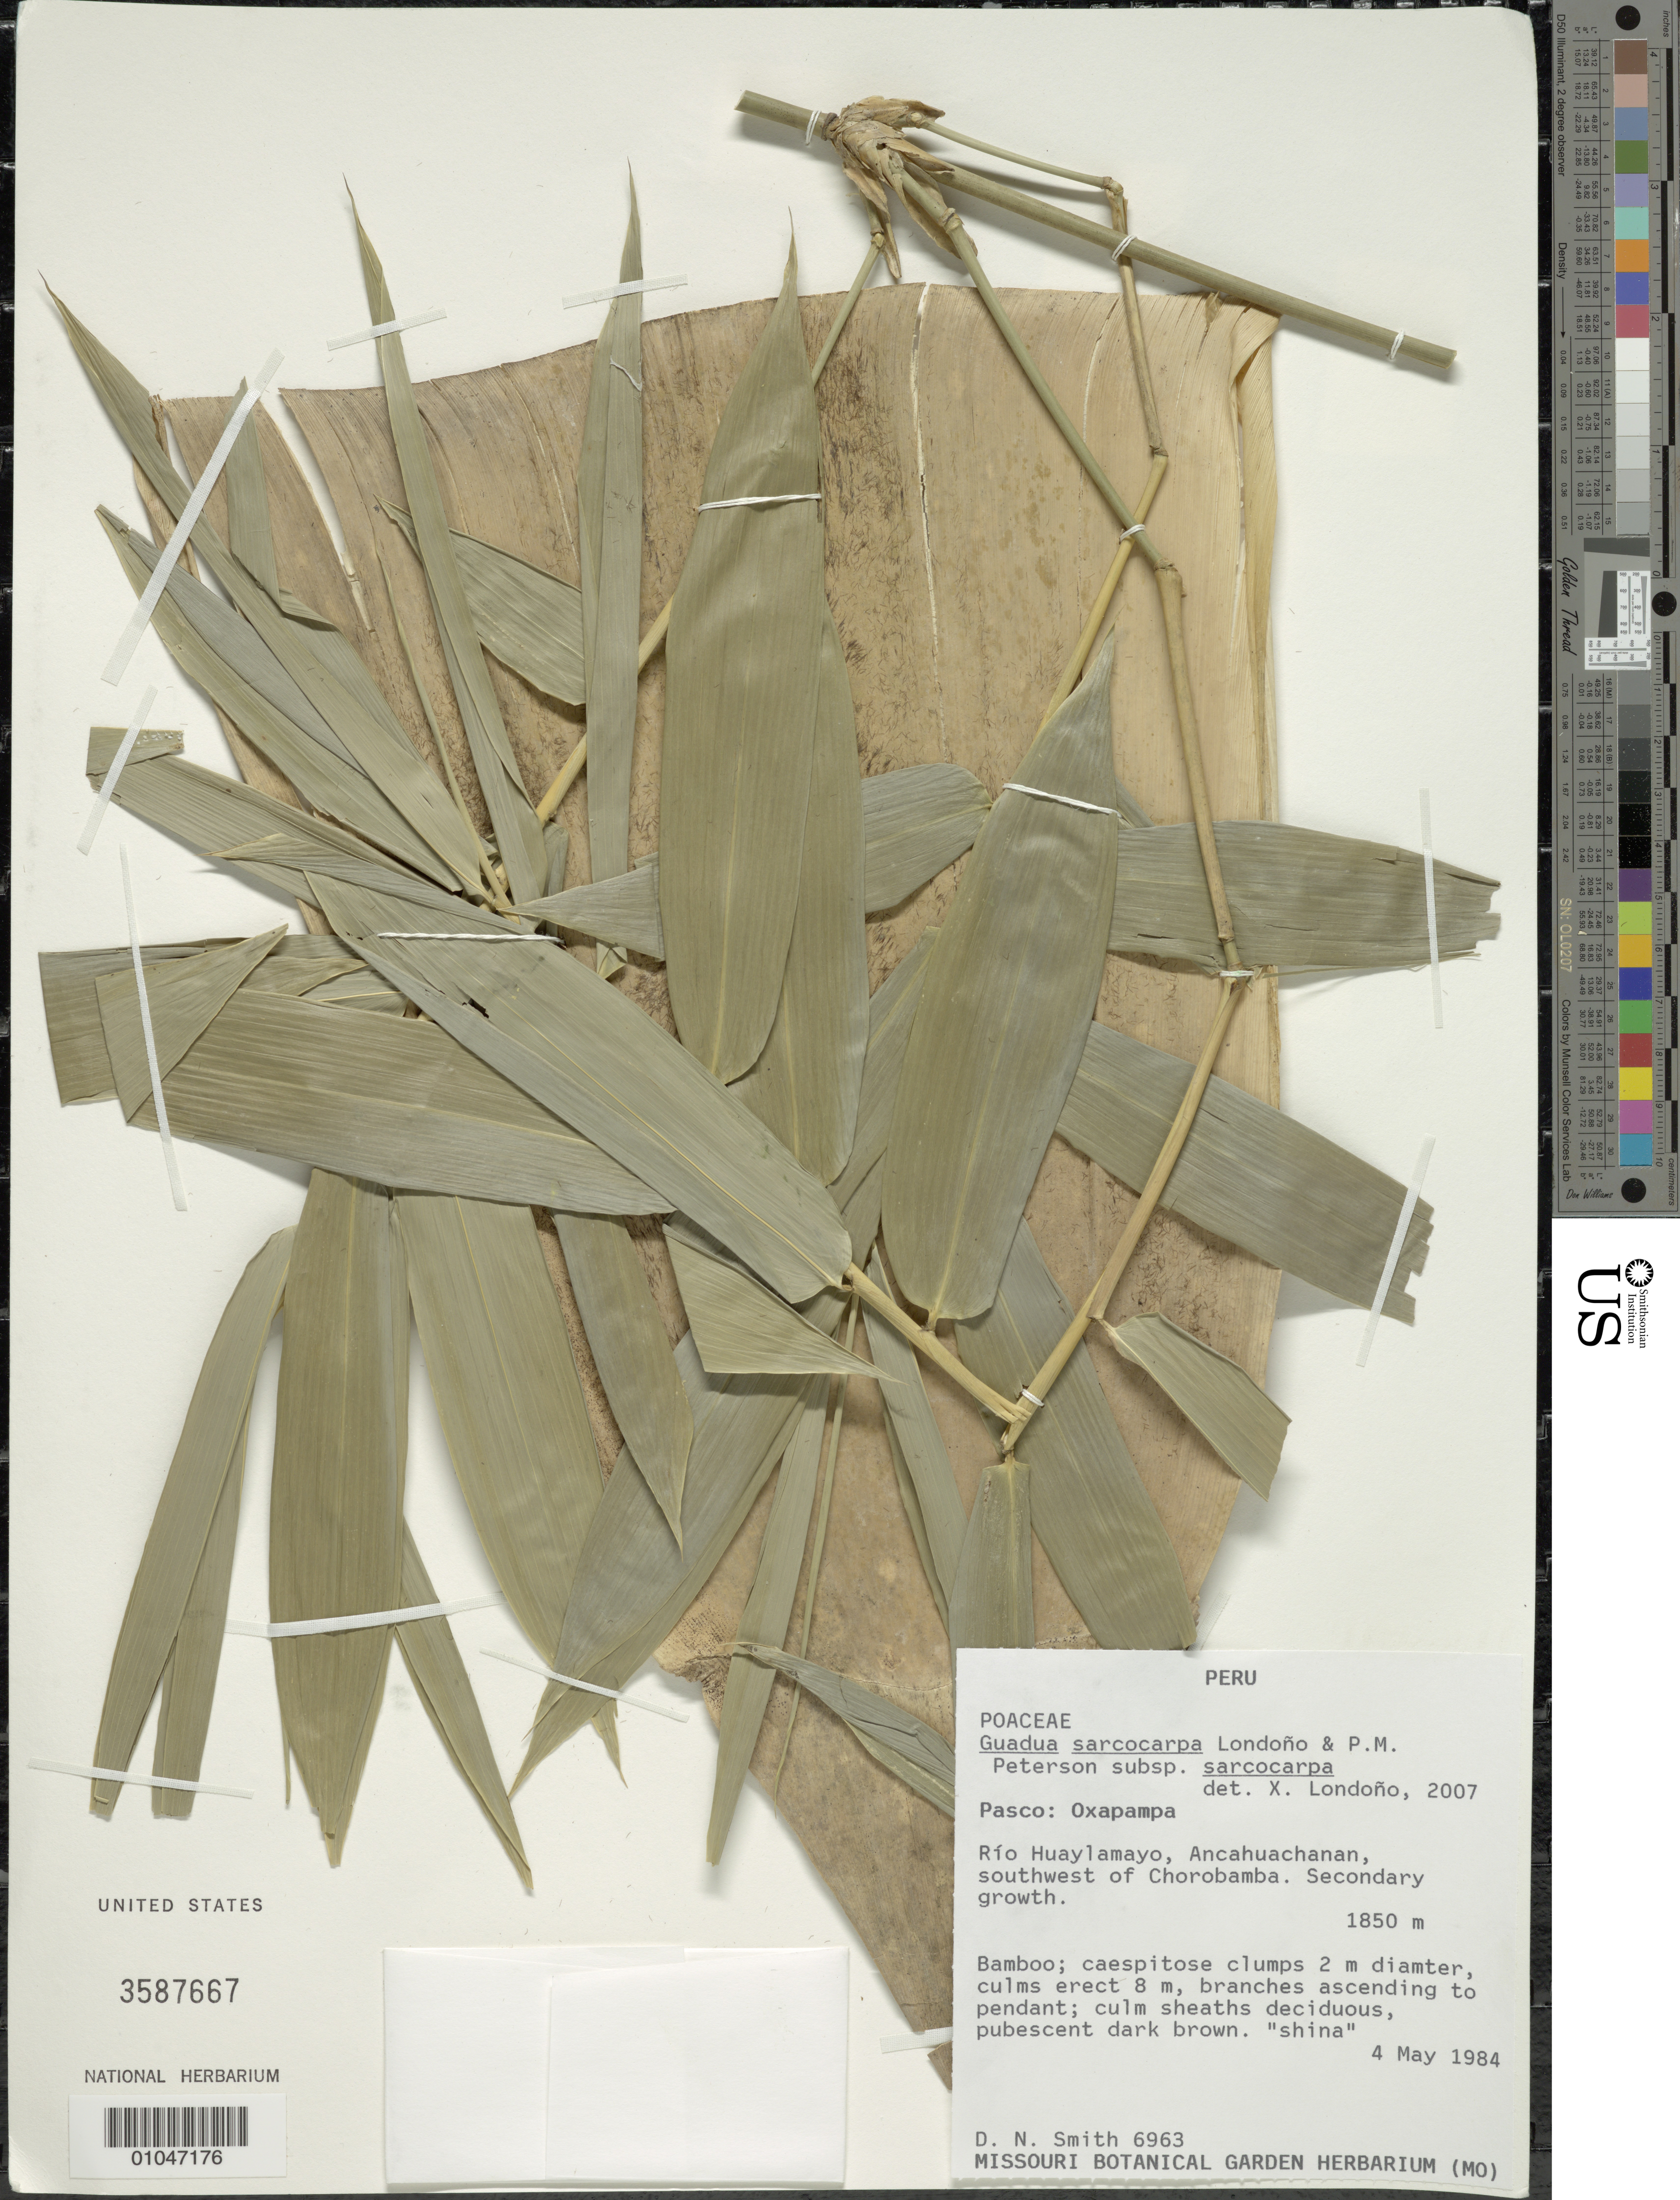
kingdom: Plantae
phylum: Tracheophyta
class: Liliopsida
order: Poales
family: Poaceae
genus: Guadua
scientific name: Guadua sarcocarpa subsp. sarcocarpa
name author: Londoño & P.M. Peterson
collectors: D. Smith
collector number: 6963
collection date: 1984-05-04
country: Peru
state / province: Pasco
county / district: Oxapampa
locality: SW of Chorobamba, Ancahuachanan, Rio Huaylamayo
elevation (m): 1850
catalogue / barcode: US 3587667